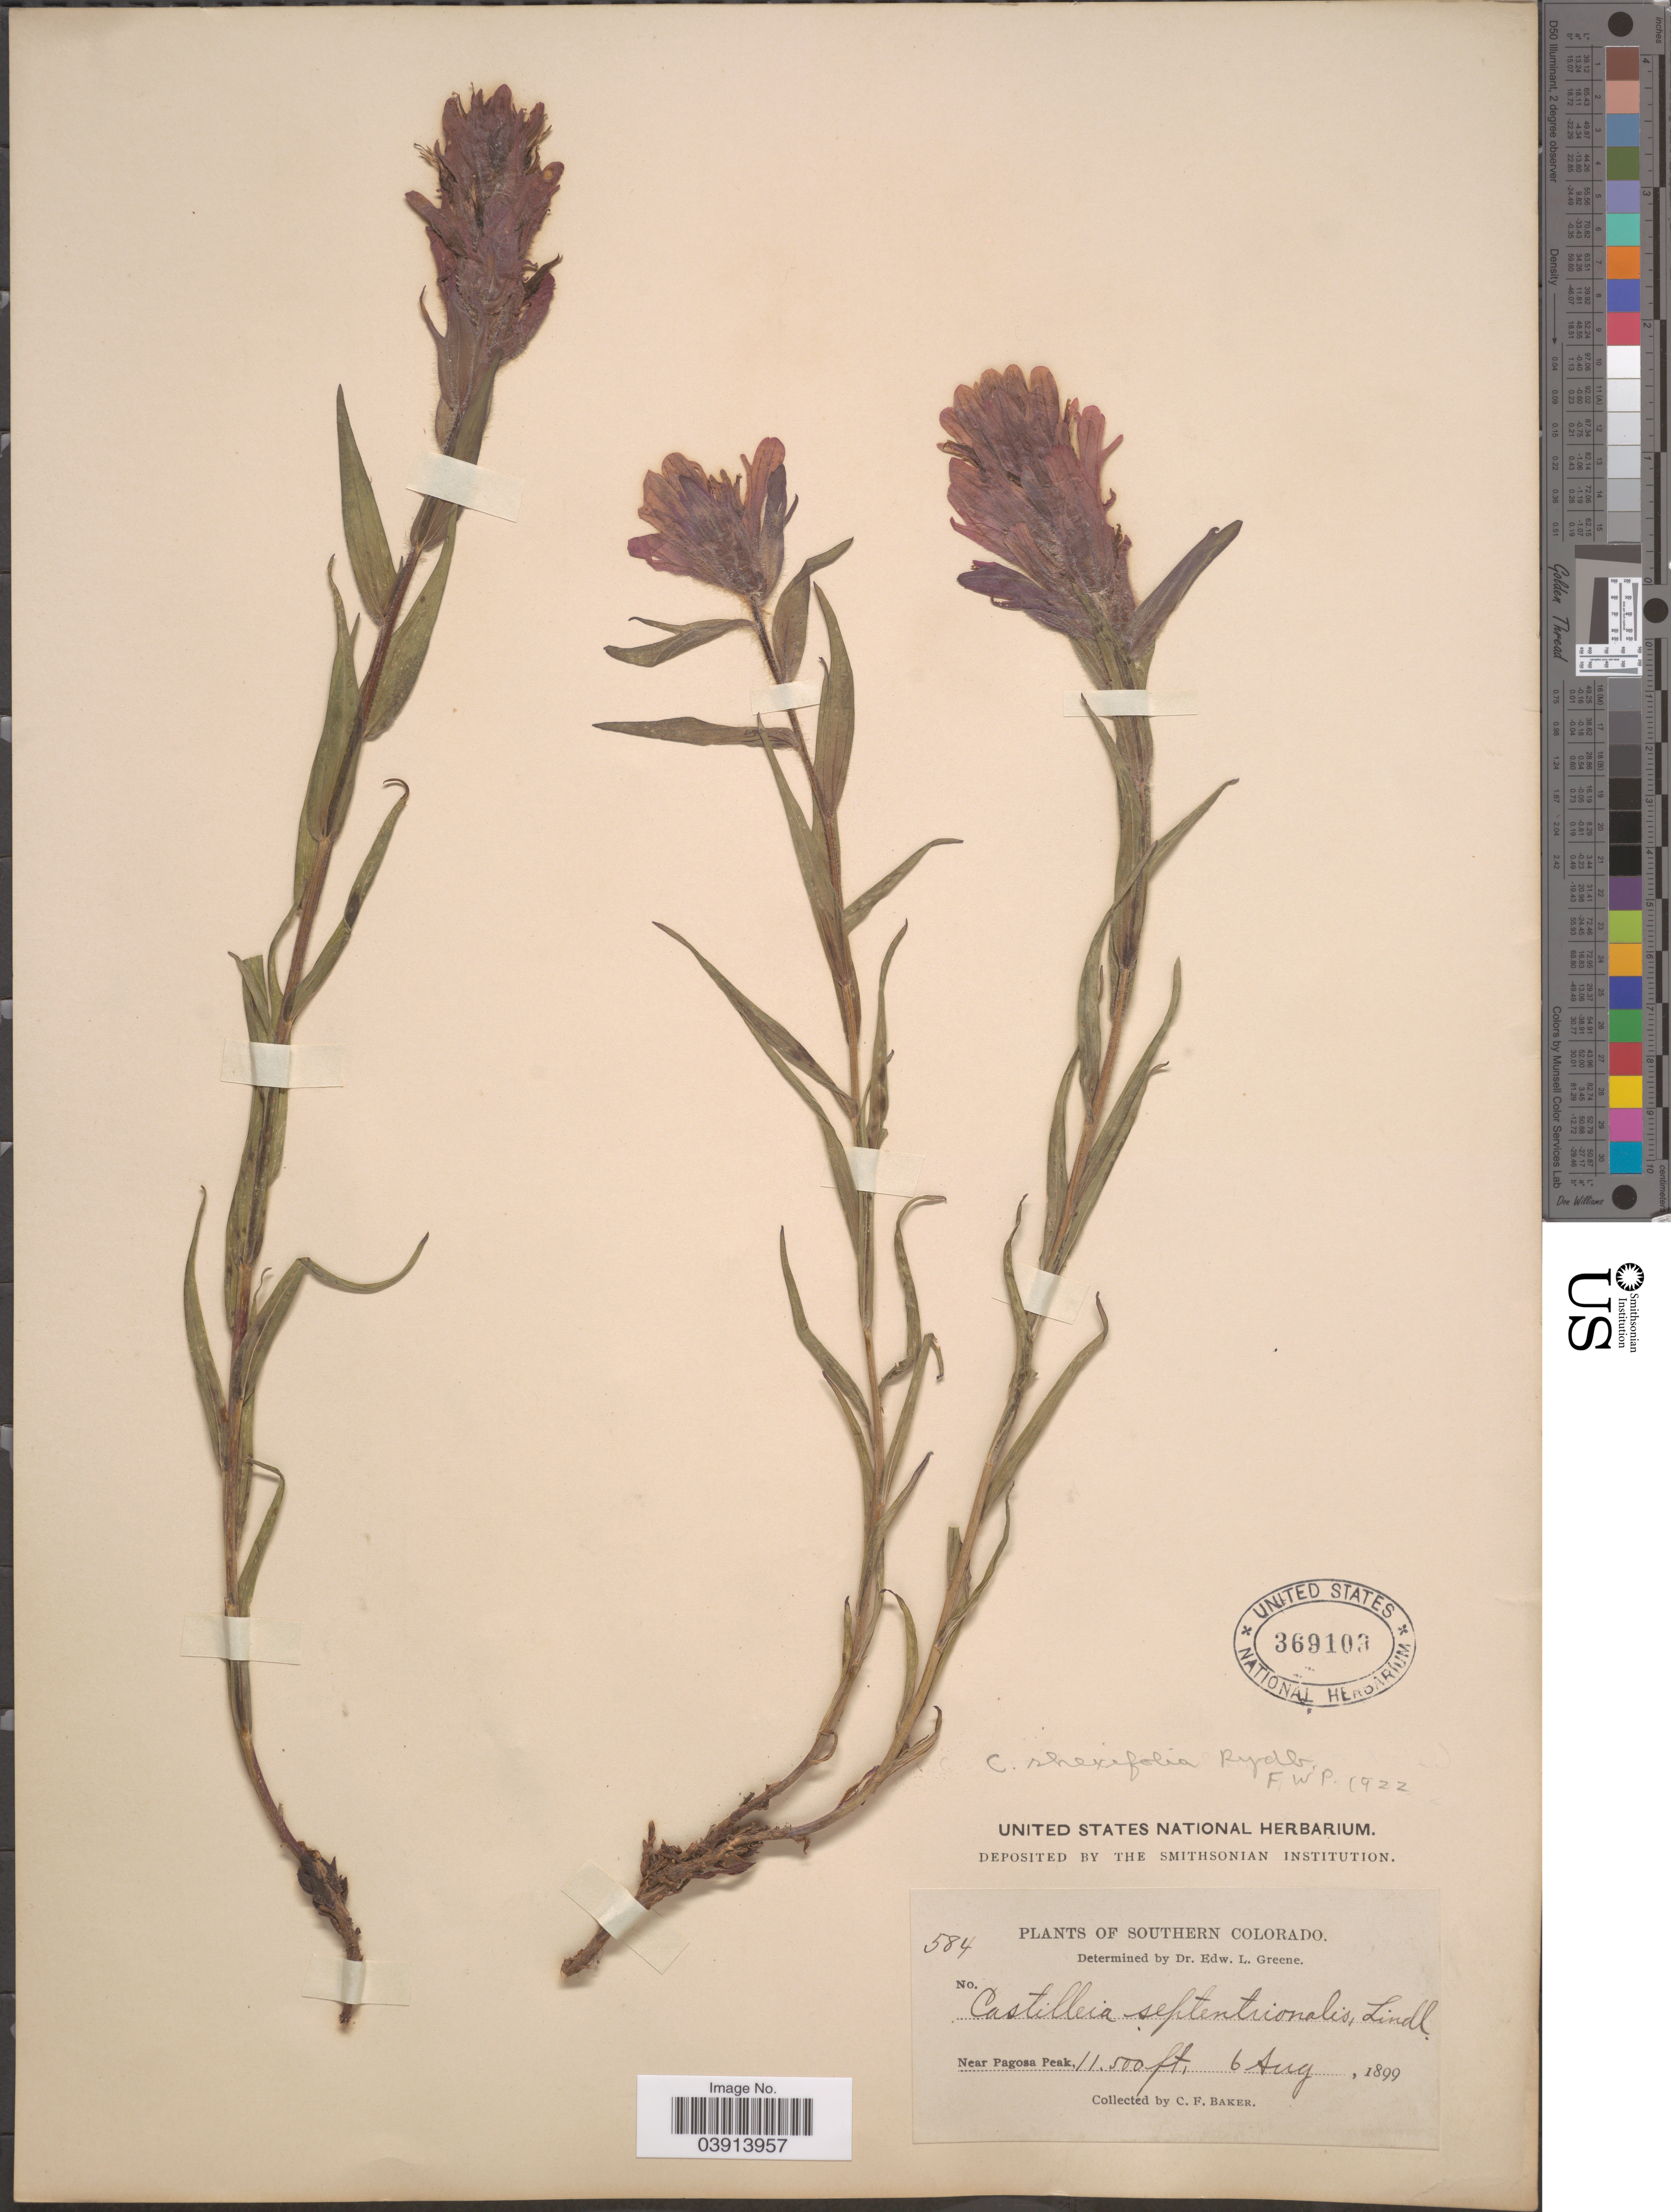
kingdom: Plantae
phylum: Tracheophyta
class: Magnoliopsida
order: Lamiales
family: Orobanchaceae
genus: Castilleja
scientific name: Castilleja rhexiifolia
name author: Rydb.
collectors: C. F. Baker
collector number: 584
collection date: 1899-08-06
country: United States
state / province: Colorado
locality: Southern Colorado. Near Pagosa Peak.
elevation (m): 3505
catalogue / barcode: US 369103